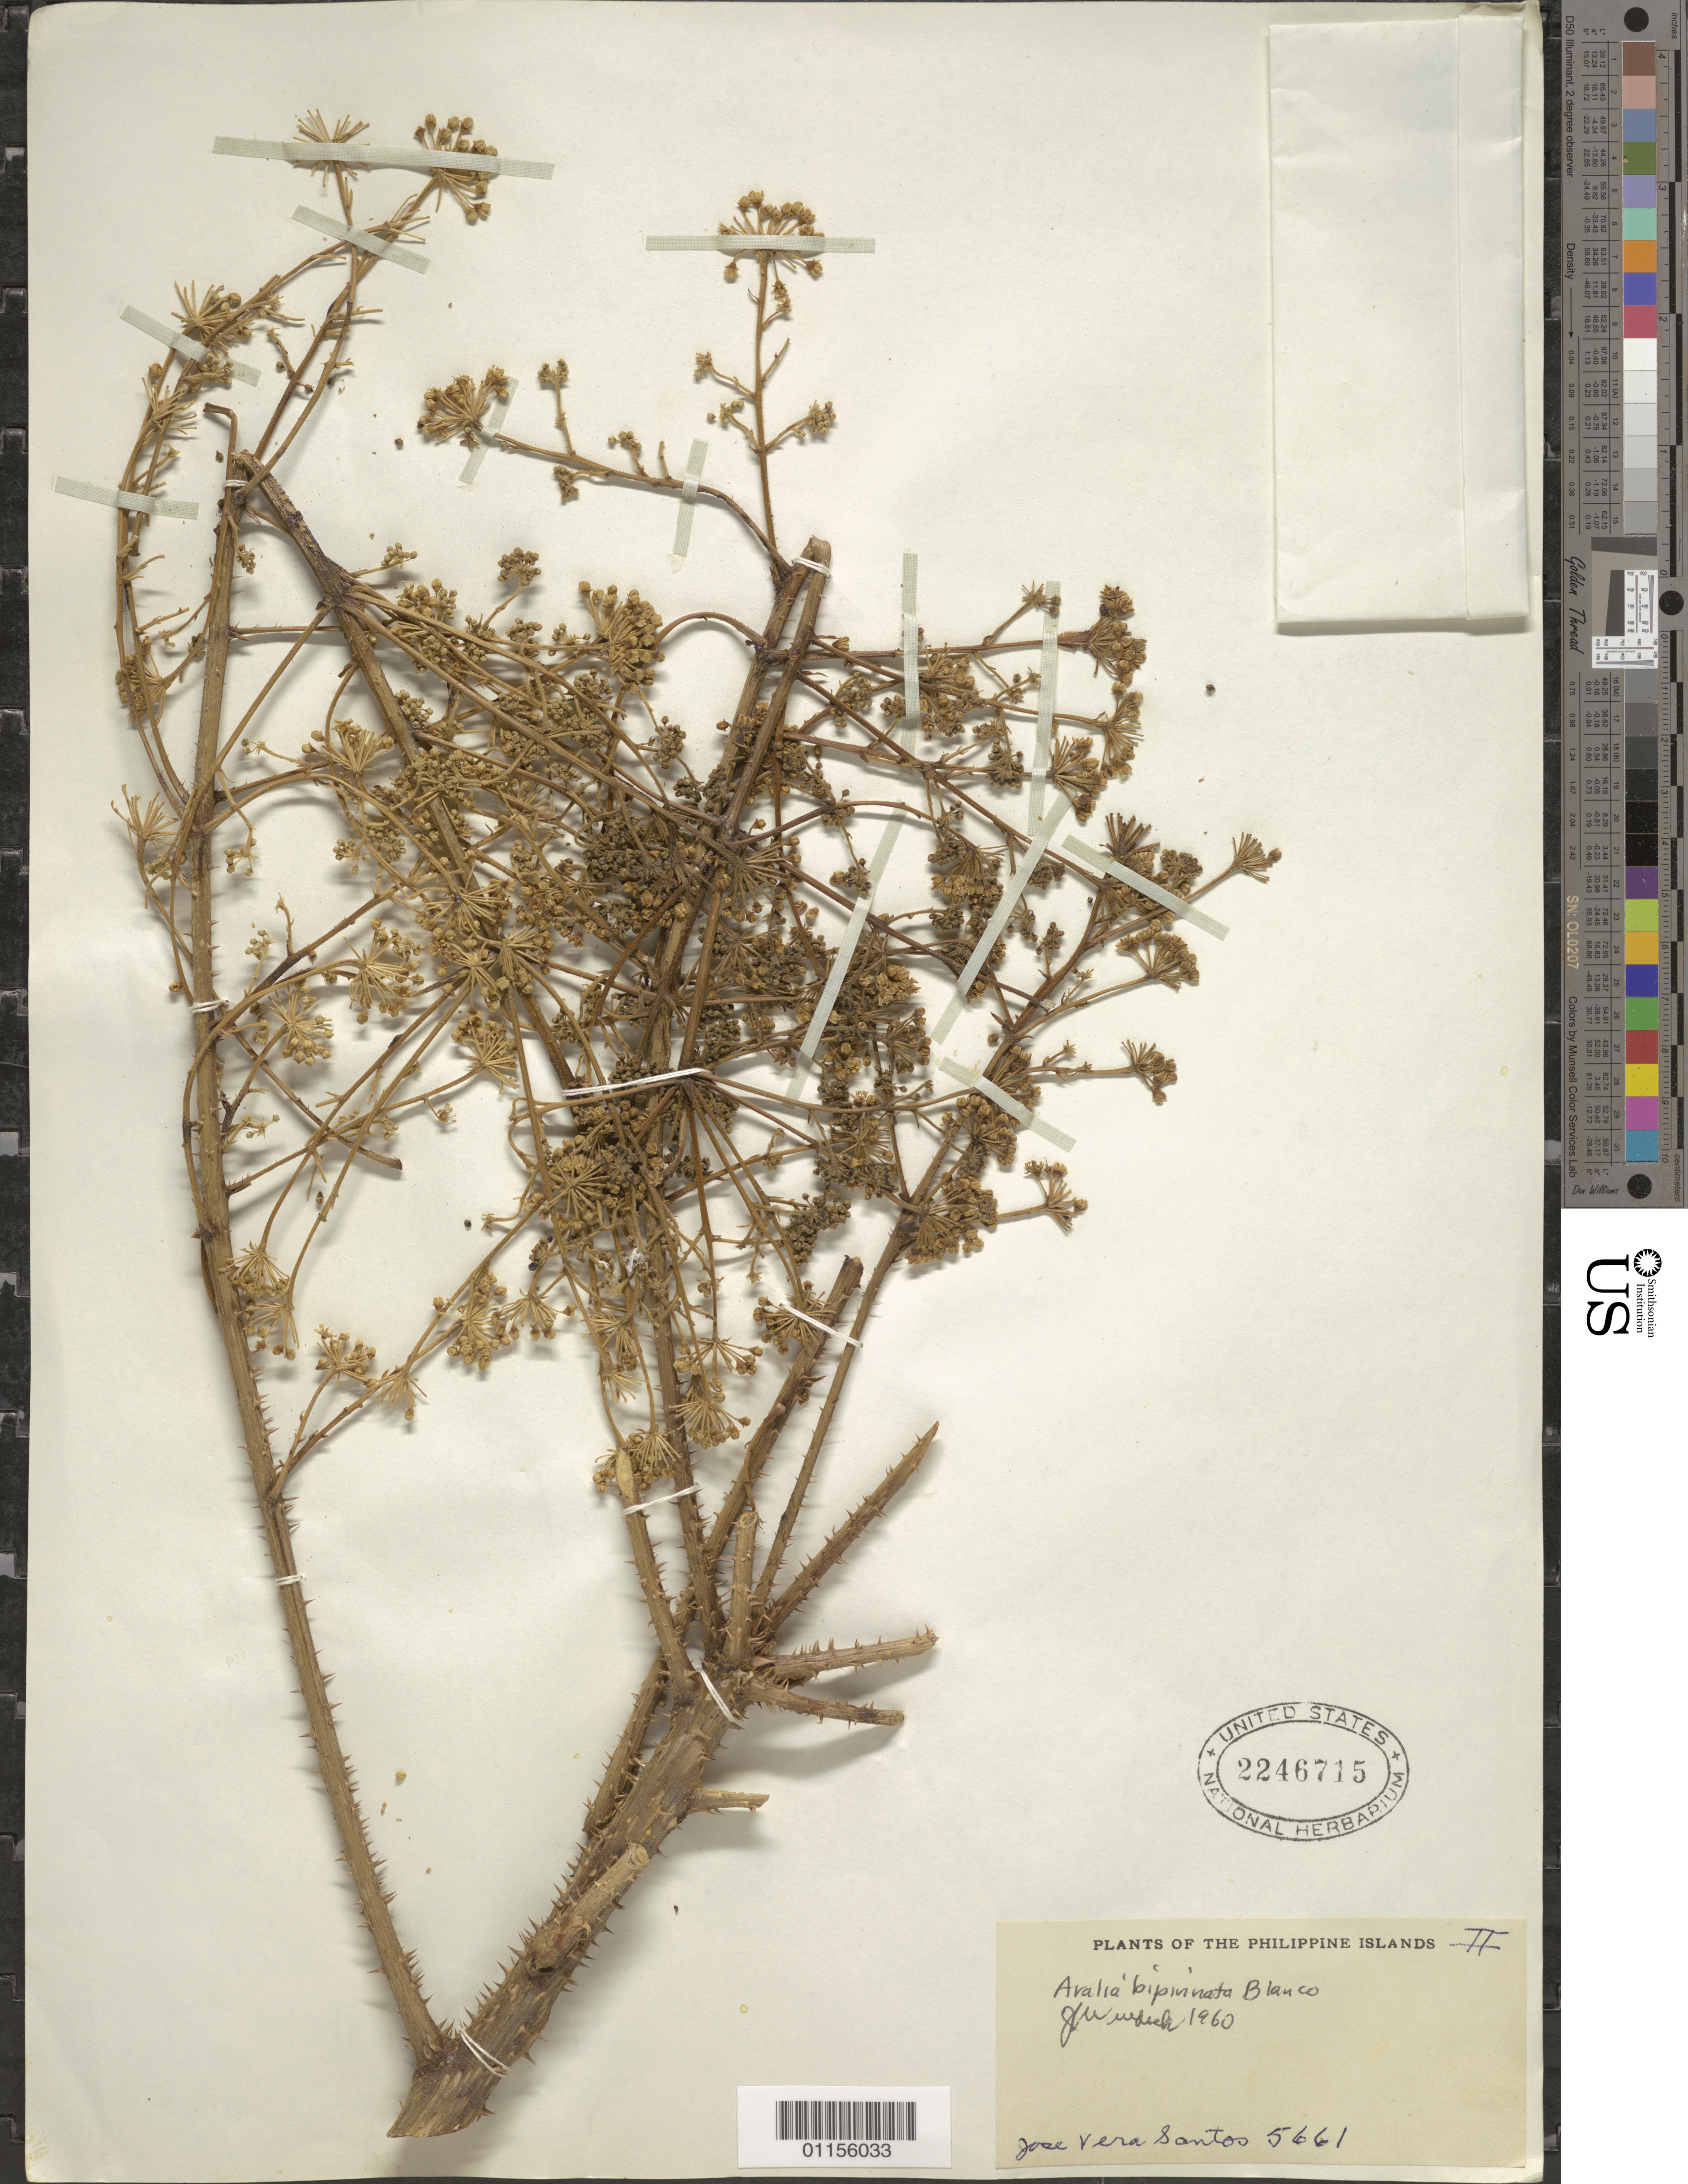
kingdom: Plantae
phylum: Tracheophyta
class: Magnoliopsida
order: Apiales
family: Araliaceae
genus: Aralia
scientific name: Aralia bipinnata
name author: Blanco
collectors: J. V. Santos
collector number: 5661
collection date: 1953-05-02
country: Philippines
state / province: Cordillera (Administrative Region)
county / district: Mountain province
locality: Sagala.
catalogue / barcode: US 2246715